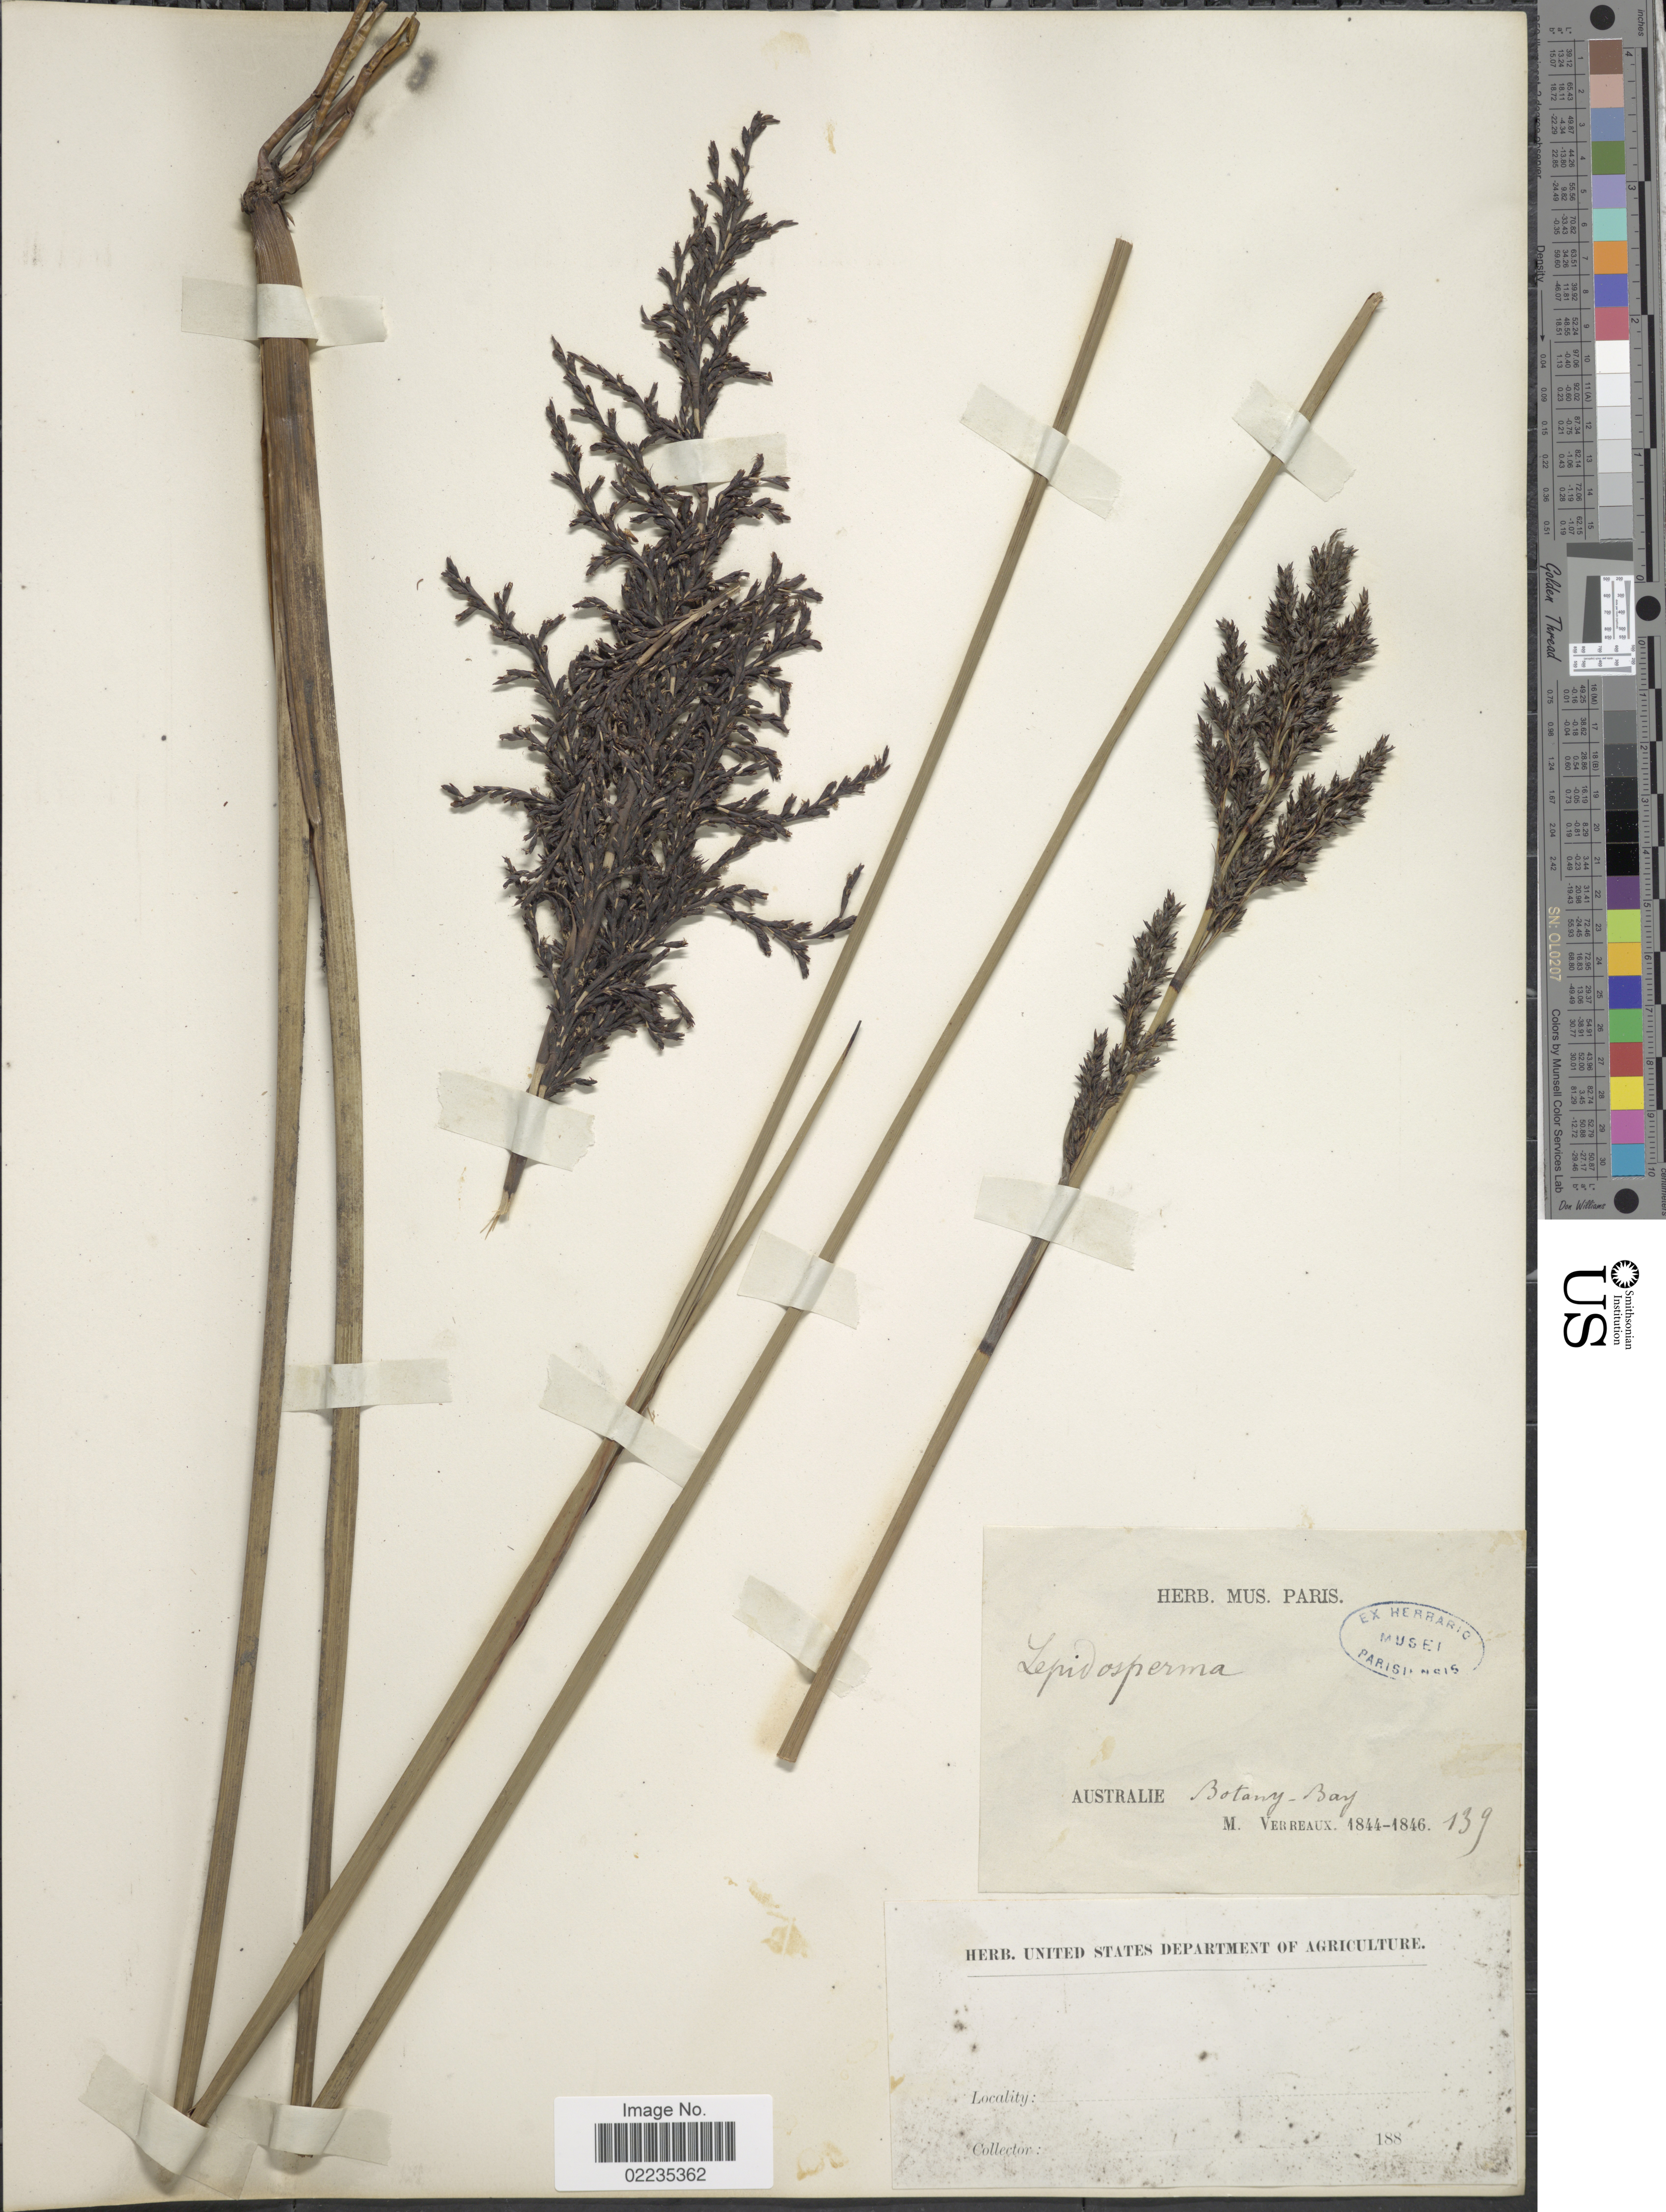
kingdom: Plantae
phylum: Tracheophyta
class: Liliopsida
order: Poales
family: Cyperaceae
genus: Lepidosperma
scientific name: Lepidosperma sp.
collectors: J. Verreaux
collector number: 139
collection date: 1844/1846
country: Australia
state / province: New South Wales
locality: Botany Bay